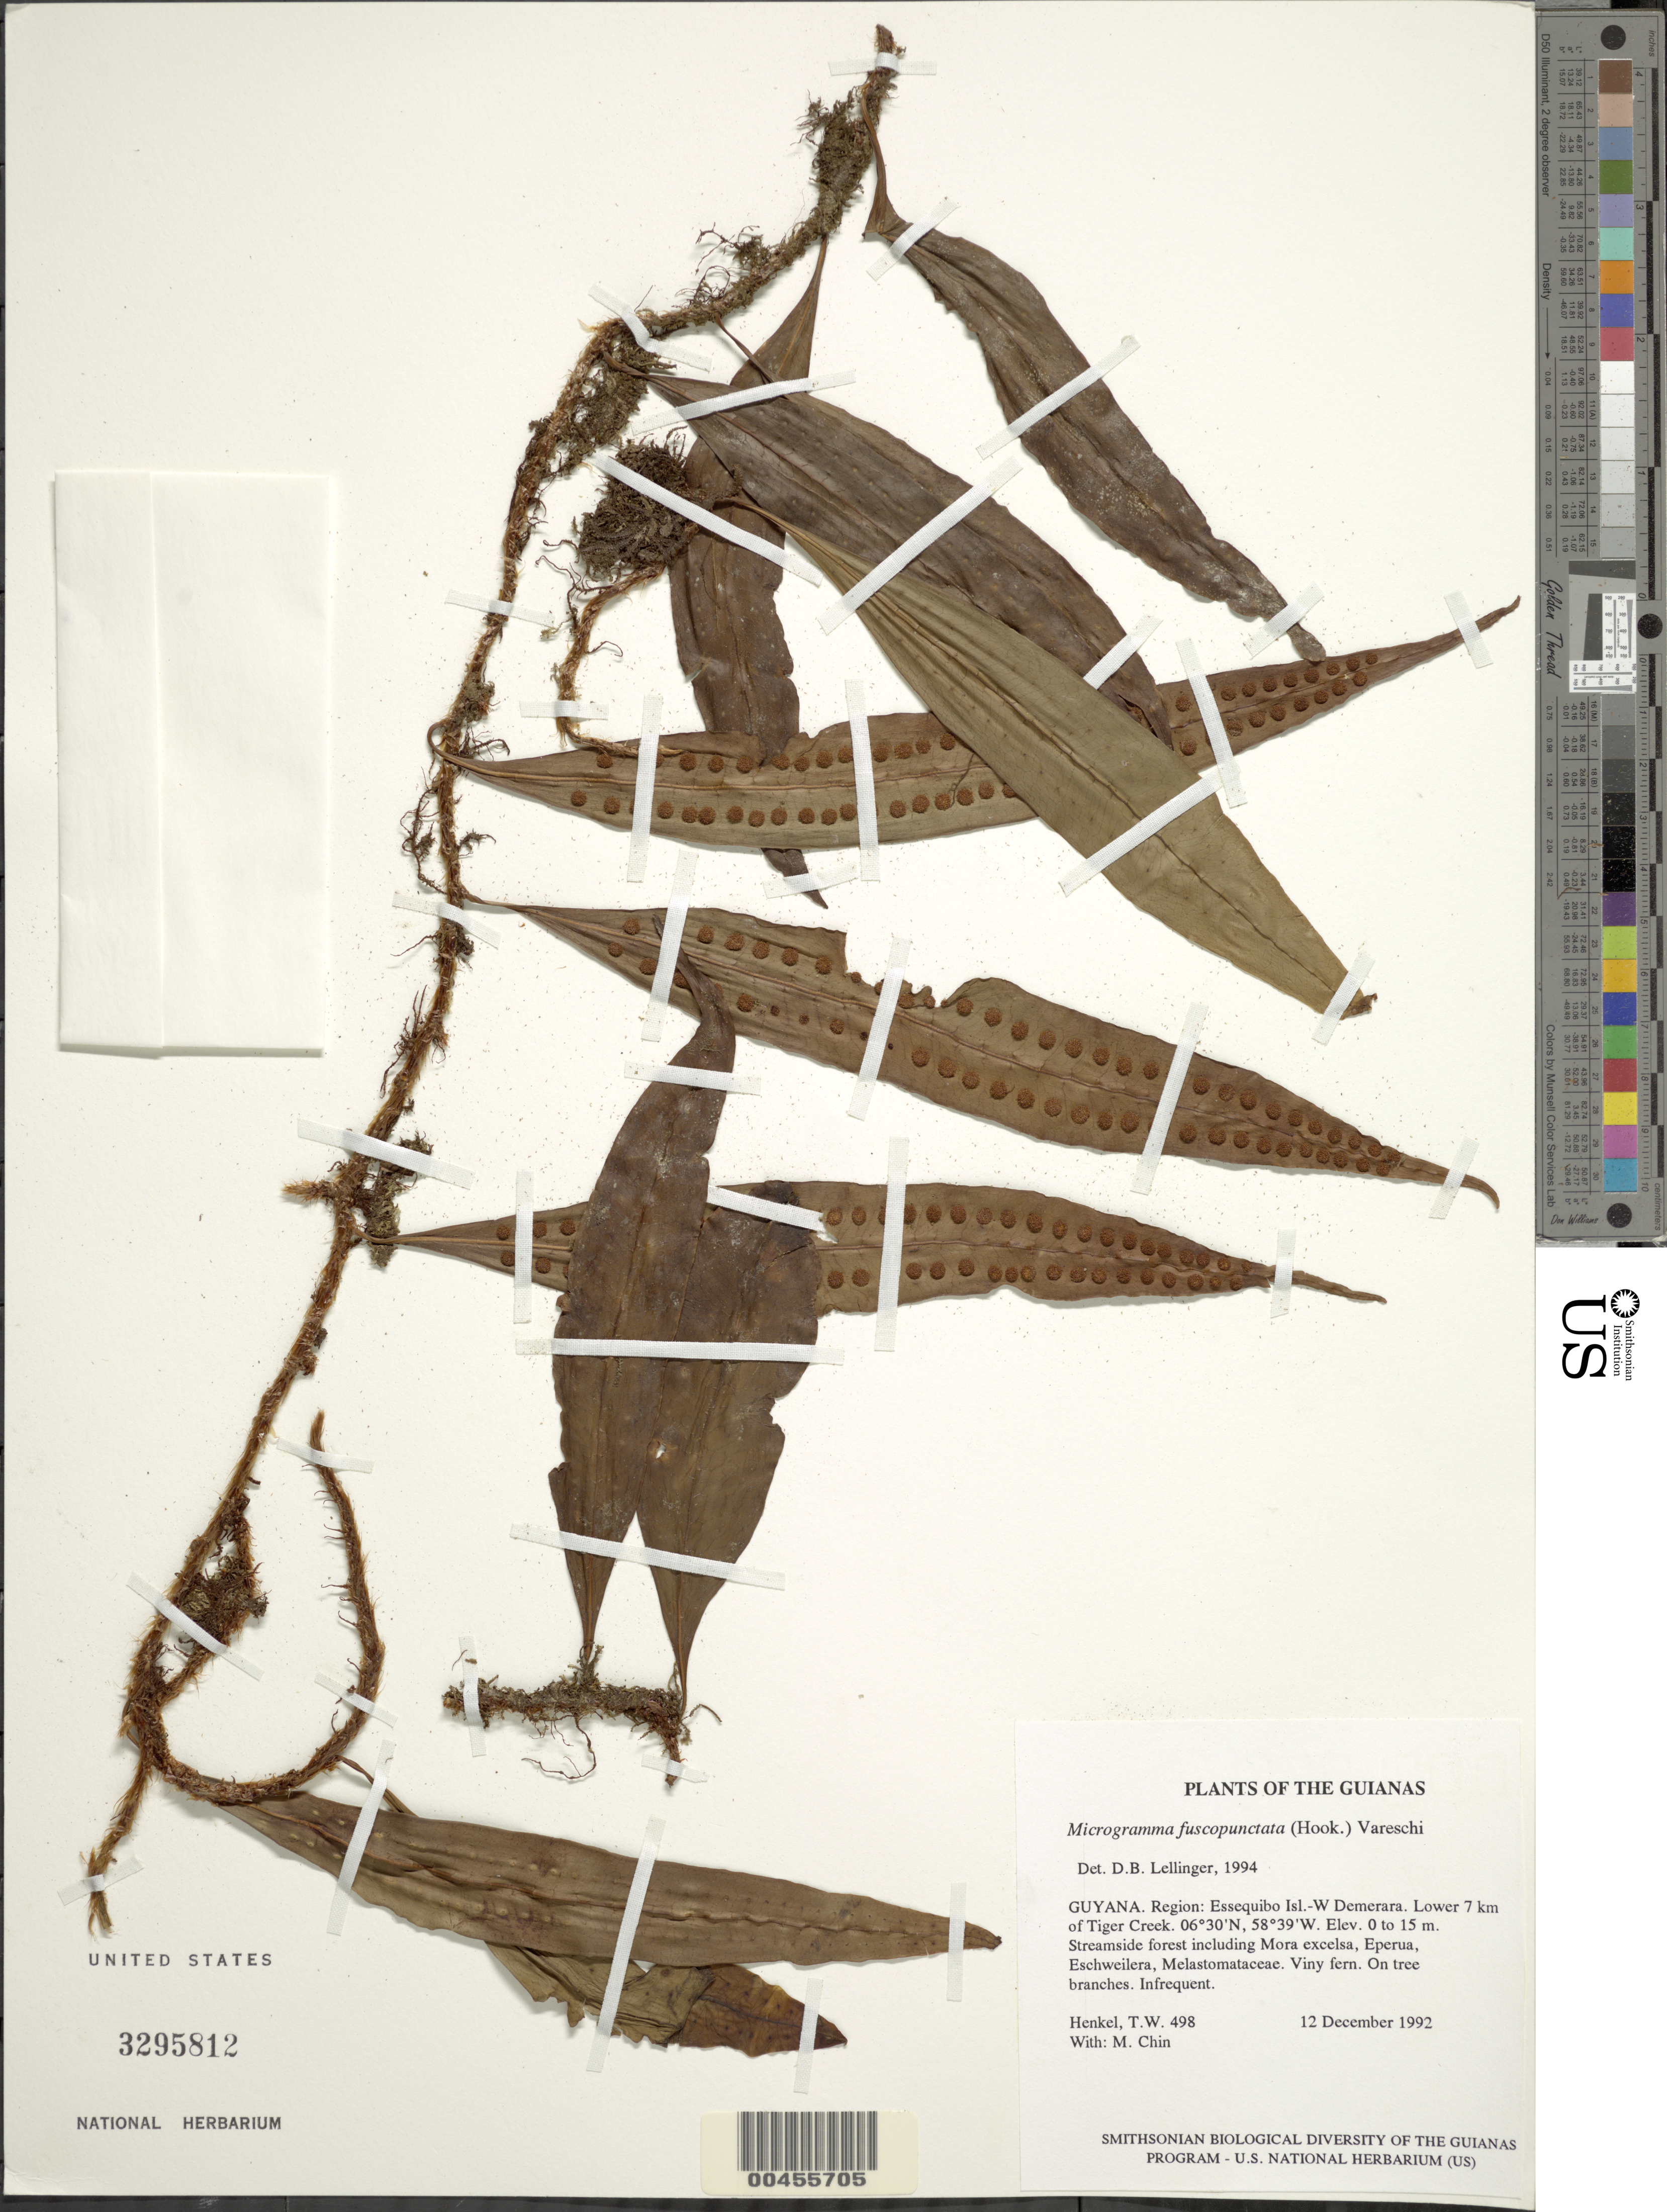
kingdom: Plantae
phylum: Tracheophyta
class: Polypodiopsida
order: Polypodiales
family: Polypodiaceae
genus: Microgramma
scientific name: Microgramma thurnii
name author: (Baker) R.M. Tryon & Stolze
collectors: T. Henkel & M. Chin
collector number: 498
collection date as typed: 12 December 1992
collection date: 1992-12-12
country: Guyana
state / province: Essequibo Isl-W. Demerara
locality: Lower 7 km of Tiger Creek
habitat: Streamside forest including Mora excelsa, Eperua, Eschweilera, Melastomataceae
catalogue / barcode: US 3295812